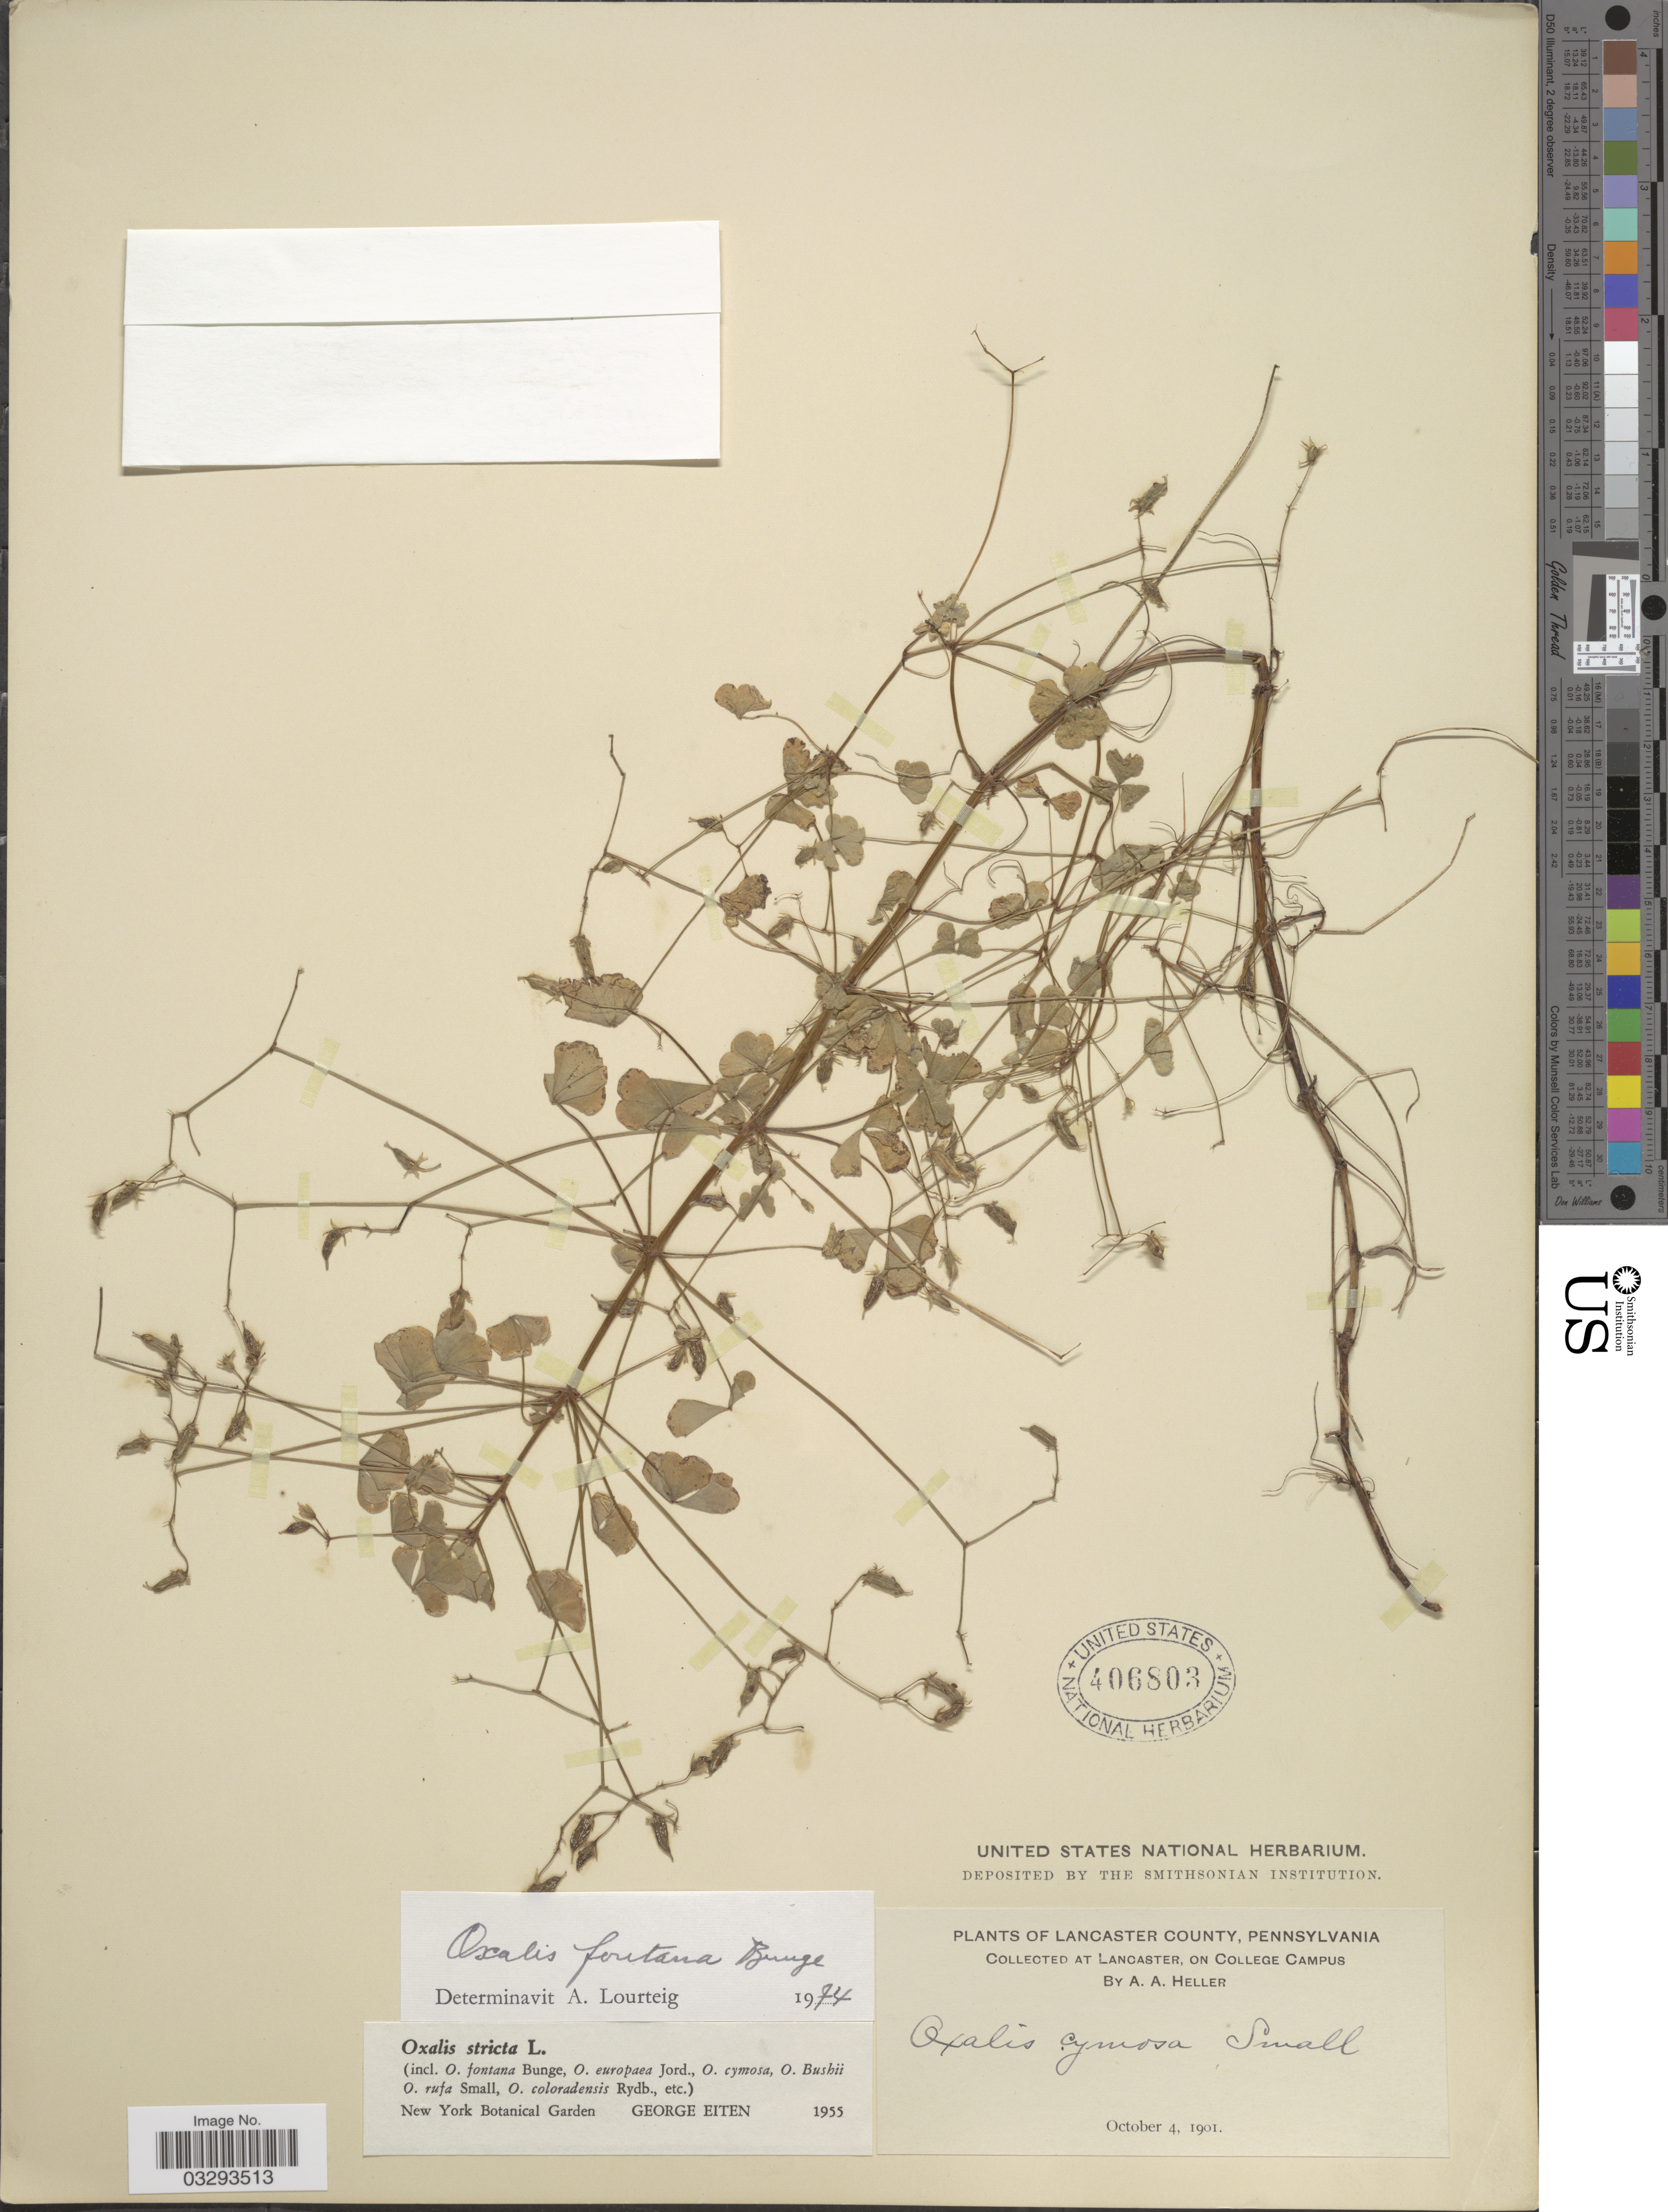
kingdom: Plantae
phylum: Tracheophyta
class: Magnoliopsida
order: Oxalidales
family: Oxalidaceae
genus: Oxalis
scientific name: Oxalis fontana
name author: Bunge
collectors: A. A. Heller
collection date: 1901-10-04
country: United States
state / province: Pennsylvania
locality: Lancaster County. At Lancaster, on College Campus.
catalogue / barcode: US 406803